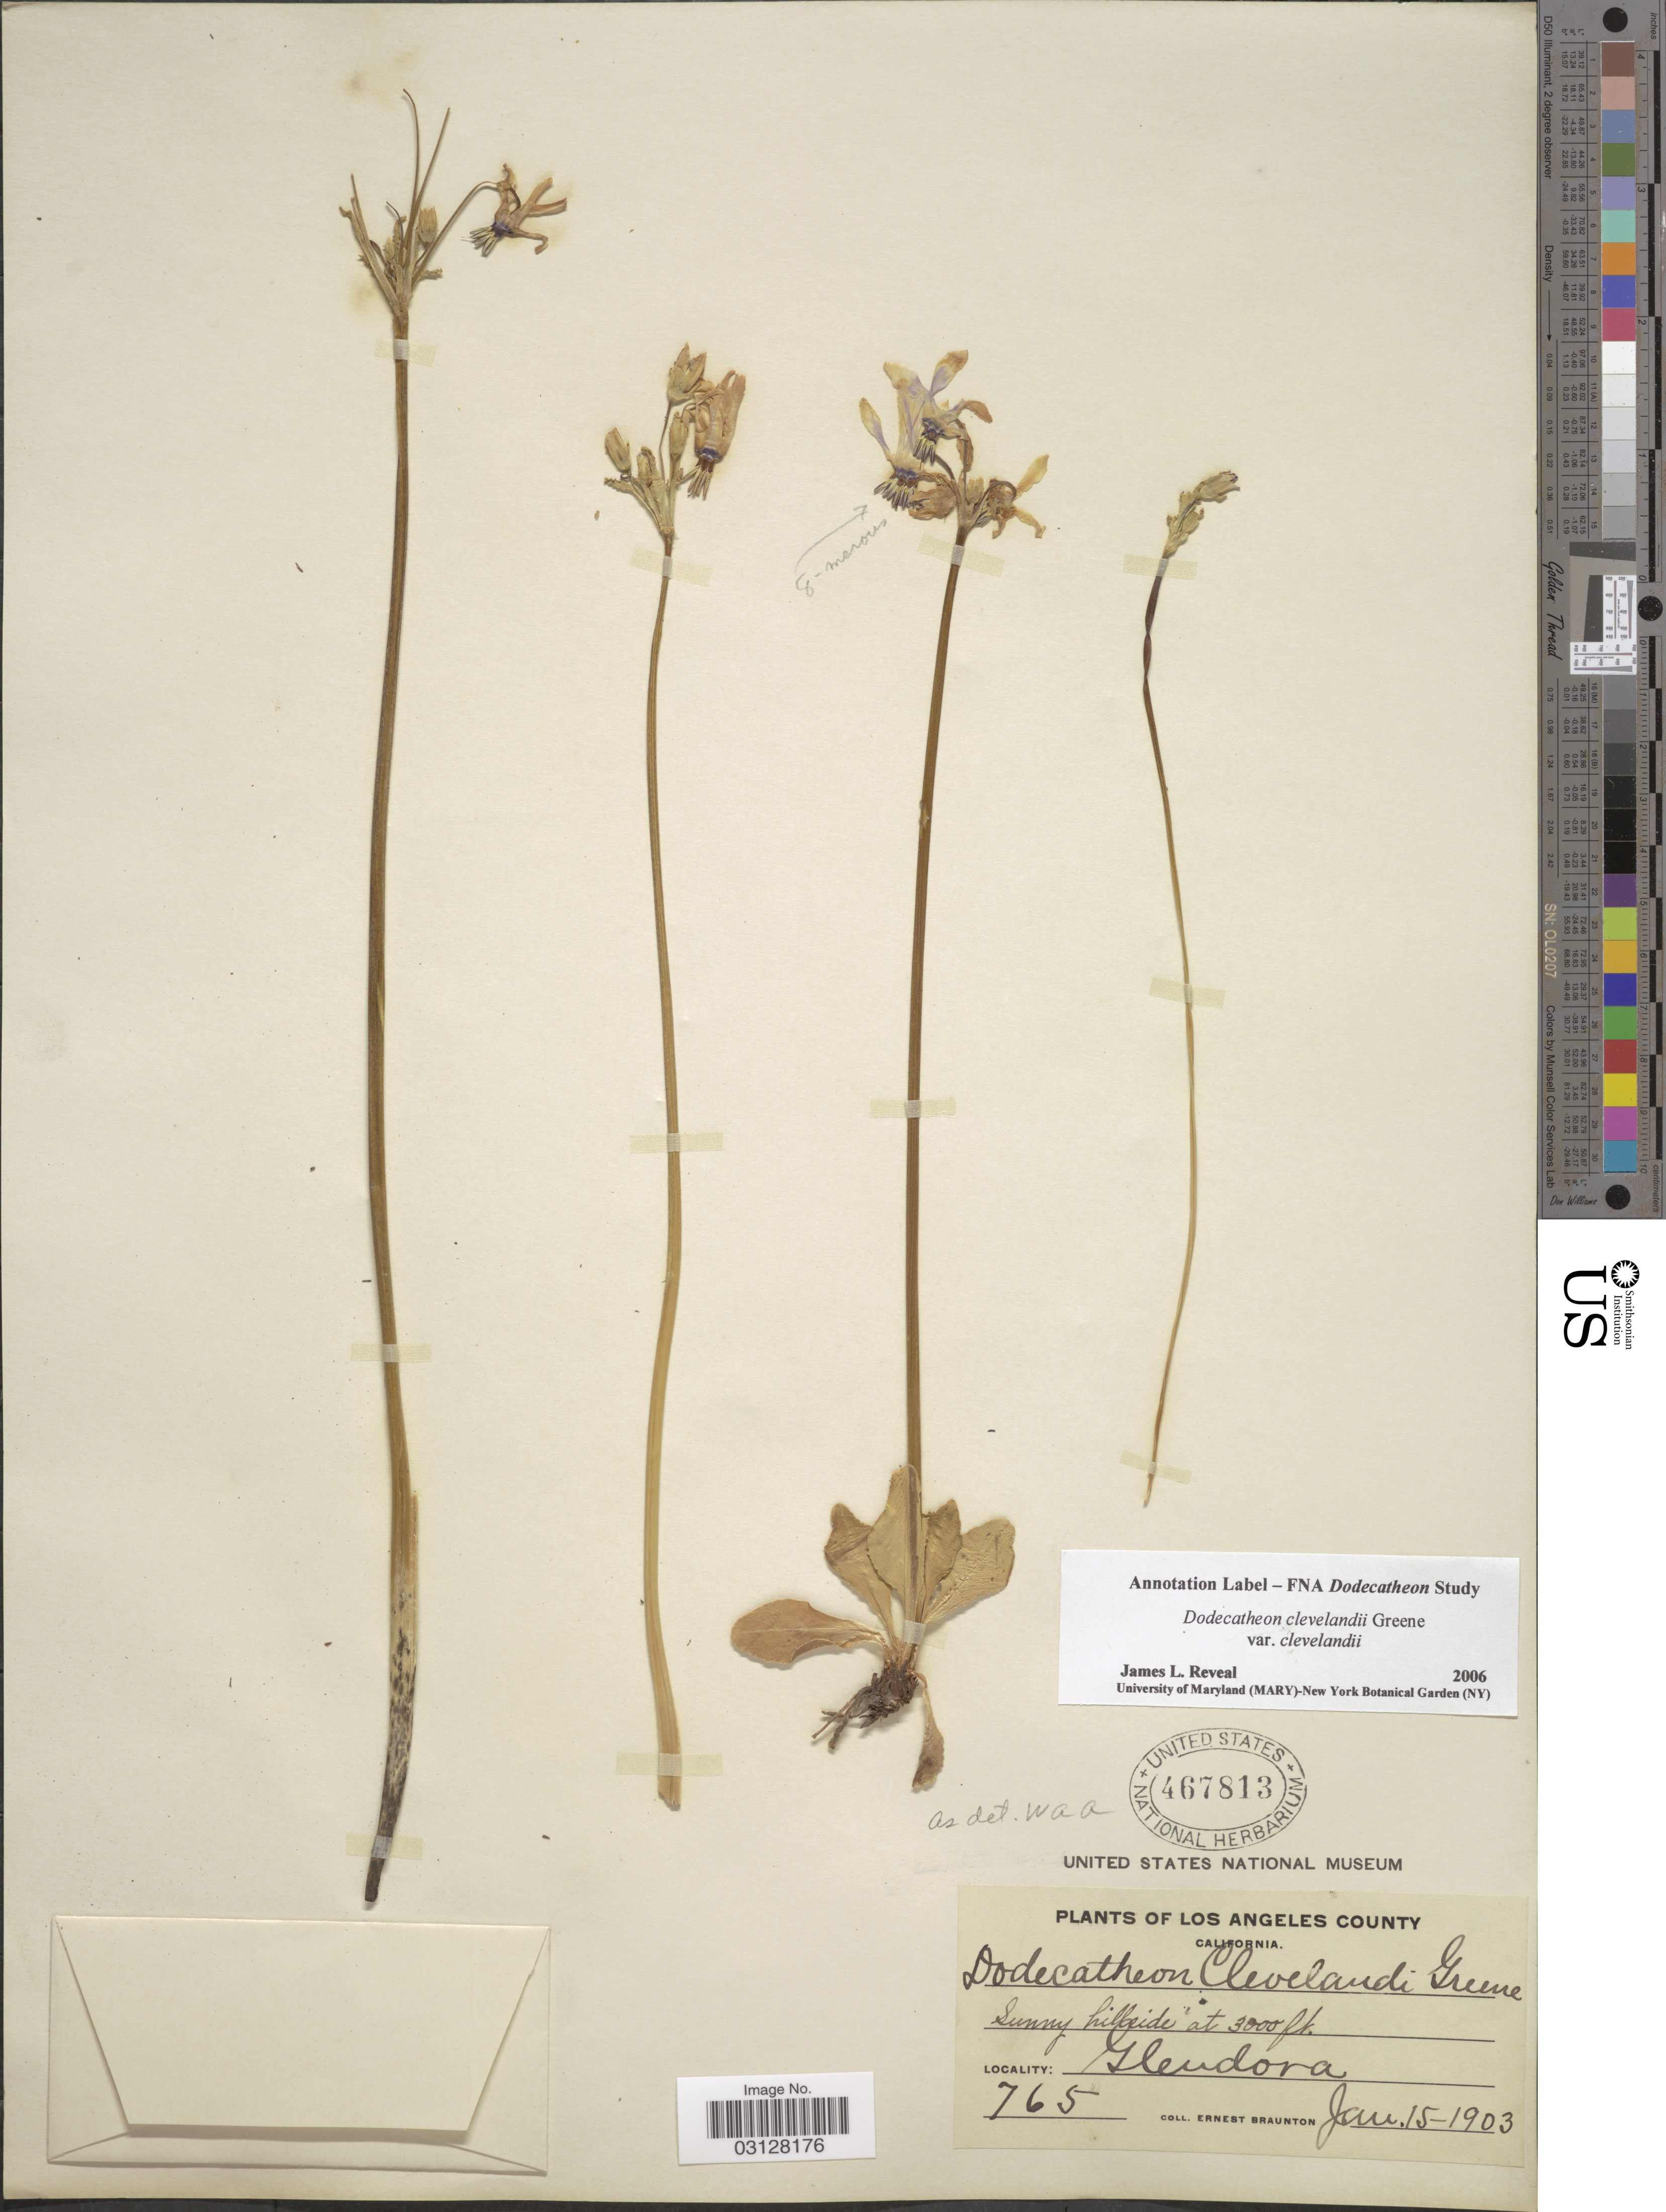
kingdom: Plantae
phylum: Tracheophyta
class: Magnoliopsida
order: Ericales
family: Primulaceae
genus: Dodecatheon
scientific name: Dodecatheon clevelandii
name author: Greene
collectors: E. Braunton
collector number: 765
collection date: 1903-01-15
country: United States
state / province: California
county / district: Los Angeles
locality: Los Angeles County. Sunny hillside, Glendora.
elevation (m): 914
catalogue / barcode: US 467813